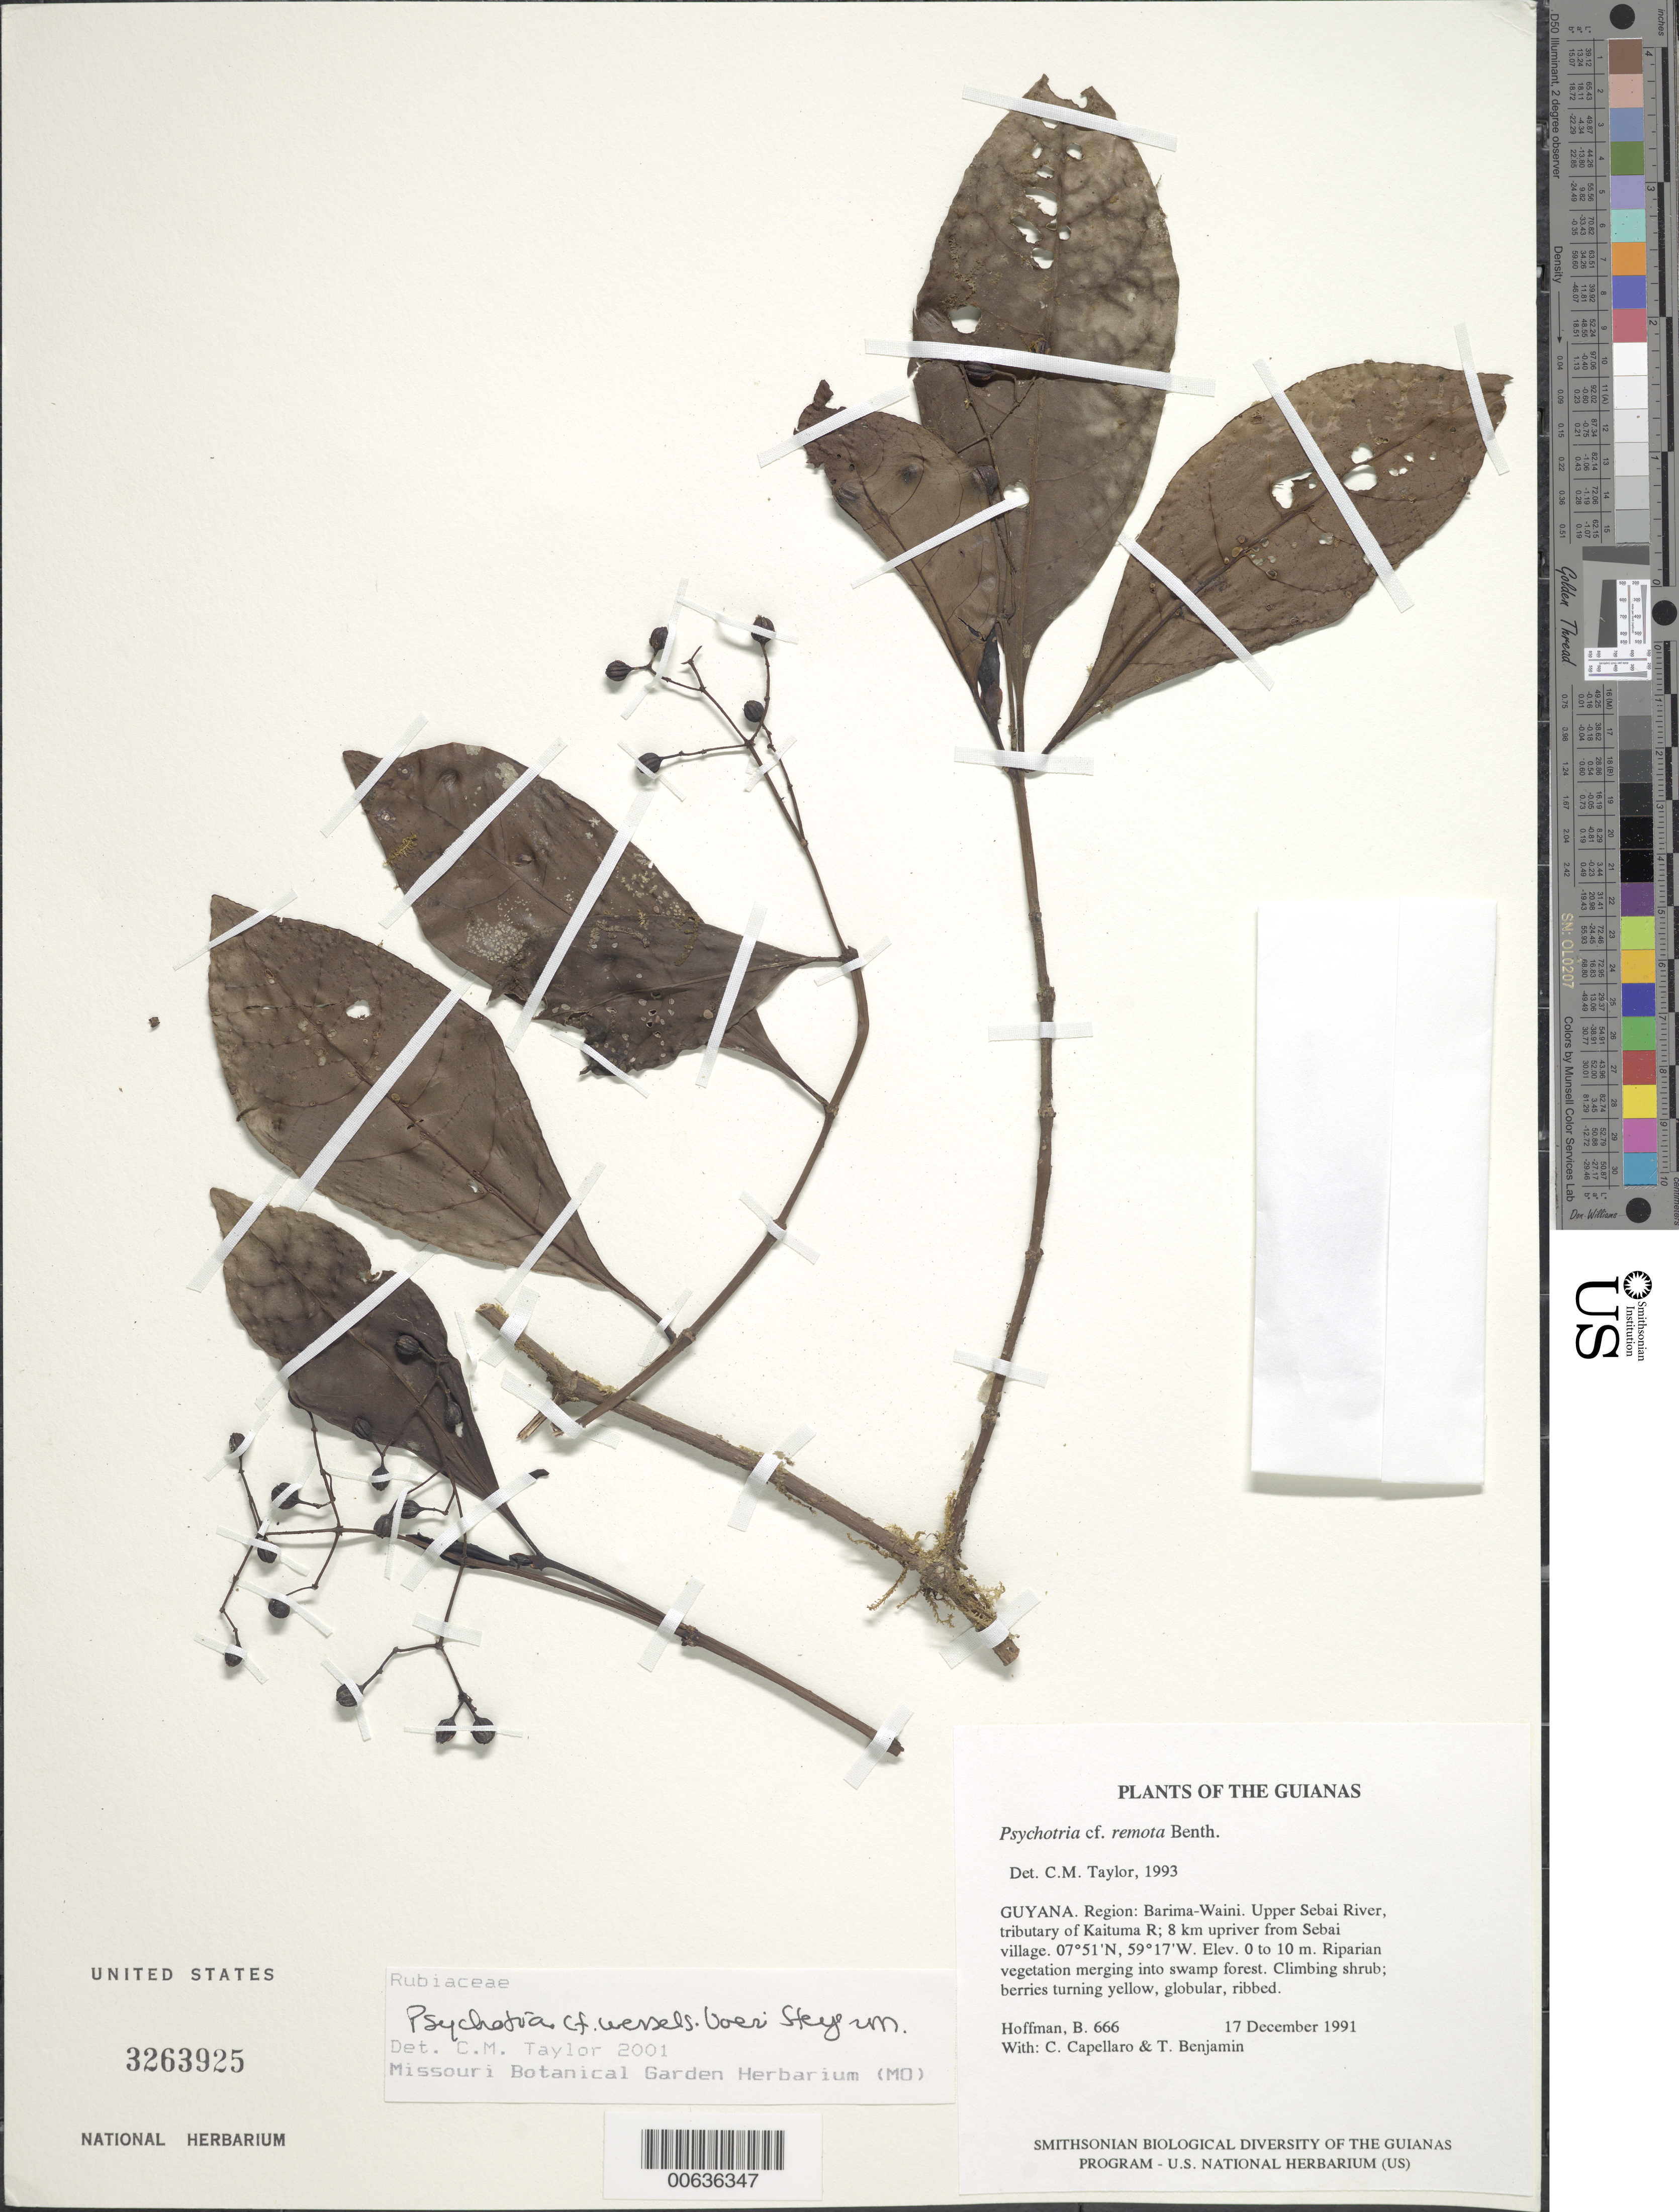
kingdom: Plantae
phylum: Tracheophyta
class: Magnoliopsida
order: Gentianales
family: Rubiaceae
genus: Psychotria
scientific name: Psychotria wessels-boeri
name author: Steyerm.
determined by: Taylor, Charlotte M.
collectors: B. Hoffman, C. Capellaro & T. Benjamin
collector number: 666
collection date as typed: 17 December 1991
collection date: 1991-12-17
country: Guyana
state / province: Barima-Waini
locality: Upper Sebai River; 8 km upriver from Sebai Village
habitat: Riparian vegetation merging into swamp forest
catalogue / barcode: US 3263925